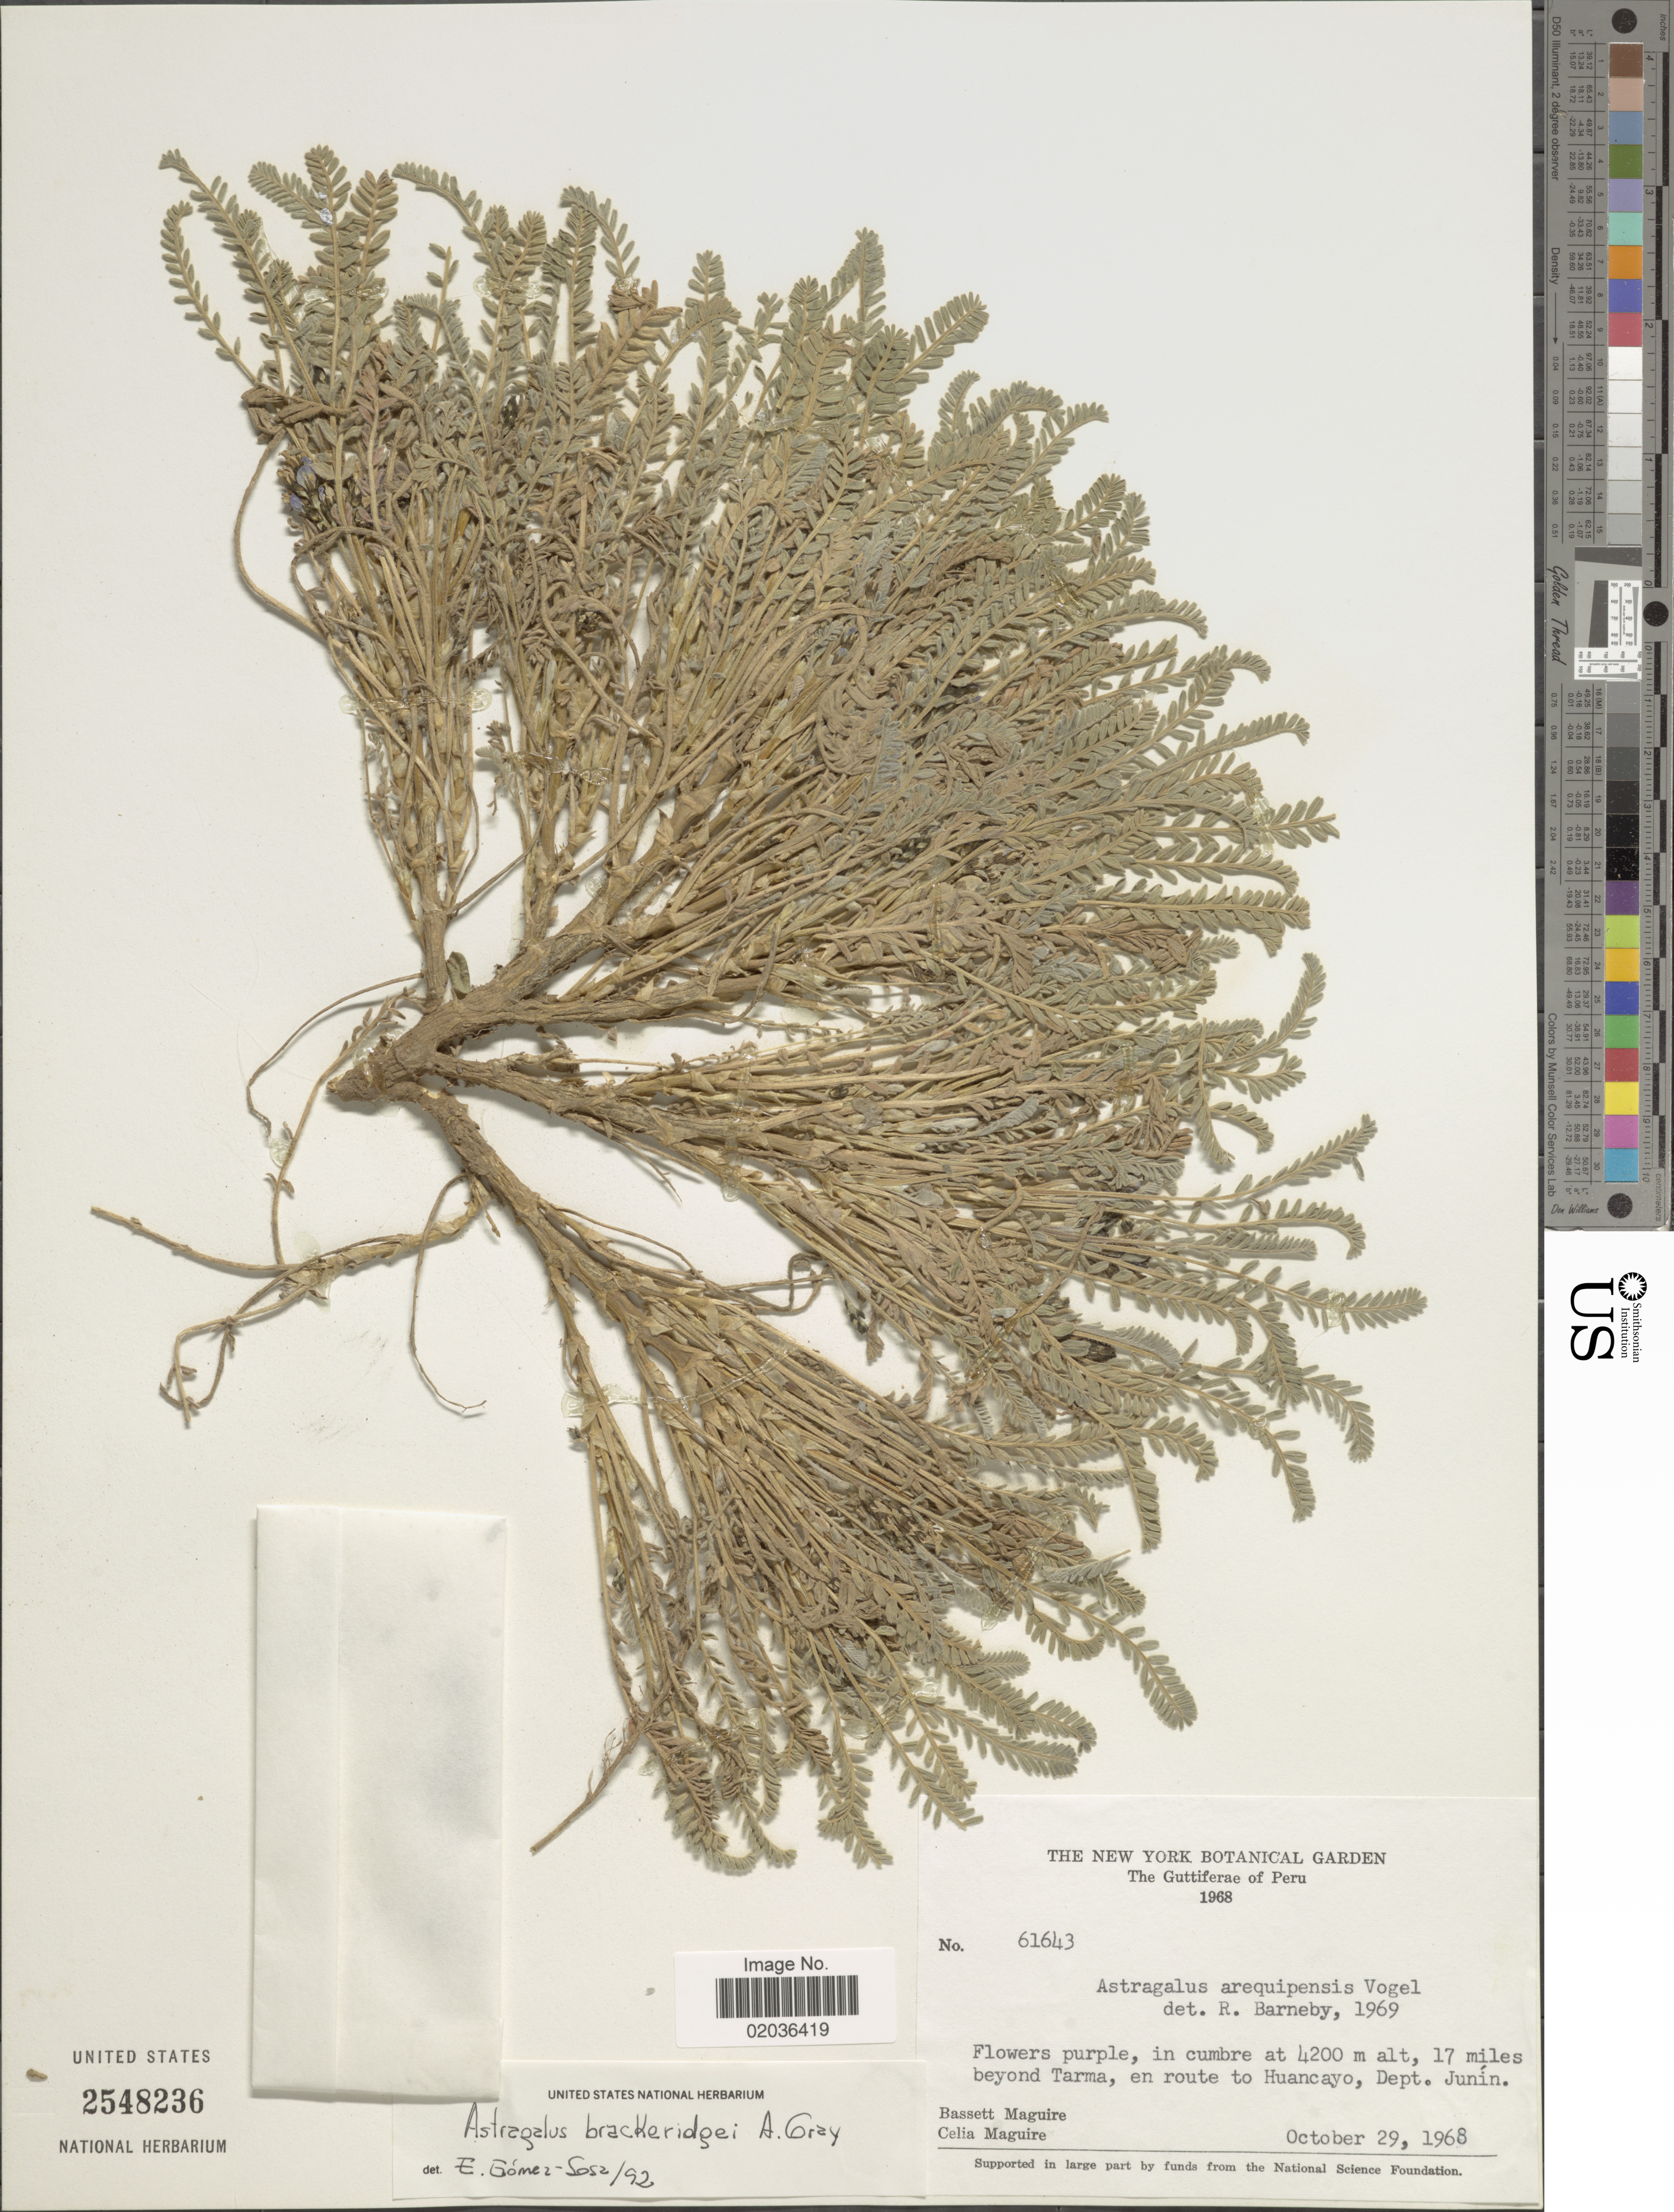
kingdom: Plantae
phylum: Tracheophyta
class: Magnoliopsida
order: Fabales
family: Fabaceae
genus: Astragalus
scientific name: Astragalus brackenridgei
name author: A. Gray in Wilkes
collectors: B. Maguire & C. K. Maguire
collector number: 61643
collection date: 1968-10-29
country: Peru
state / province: Junín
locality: The Guttiferae of Peru. 17 miles beyond Tarma, en route to Huancayo, Dept, Junin.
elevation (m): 4200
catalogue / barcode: US 2548236